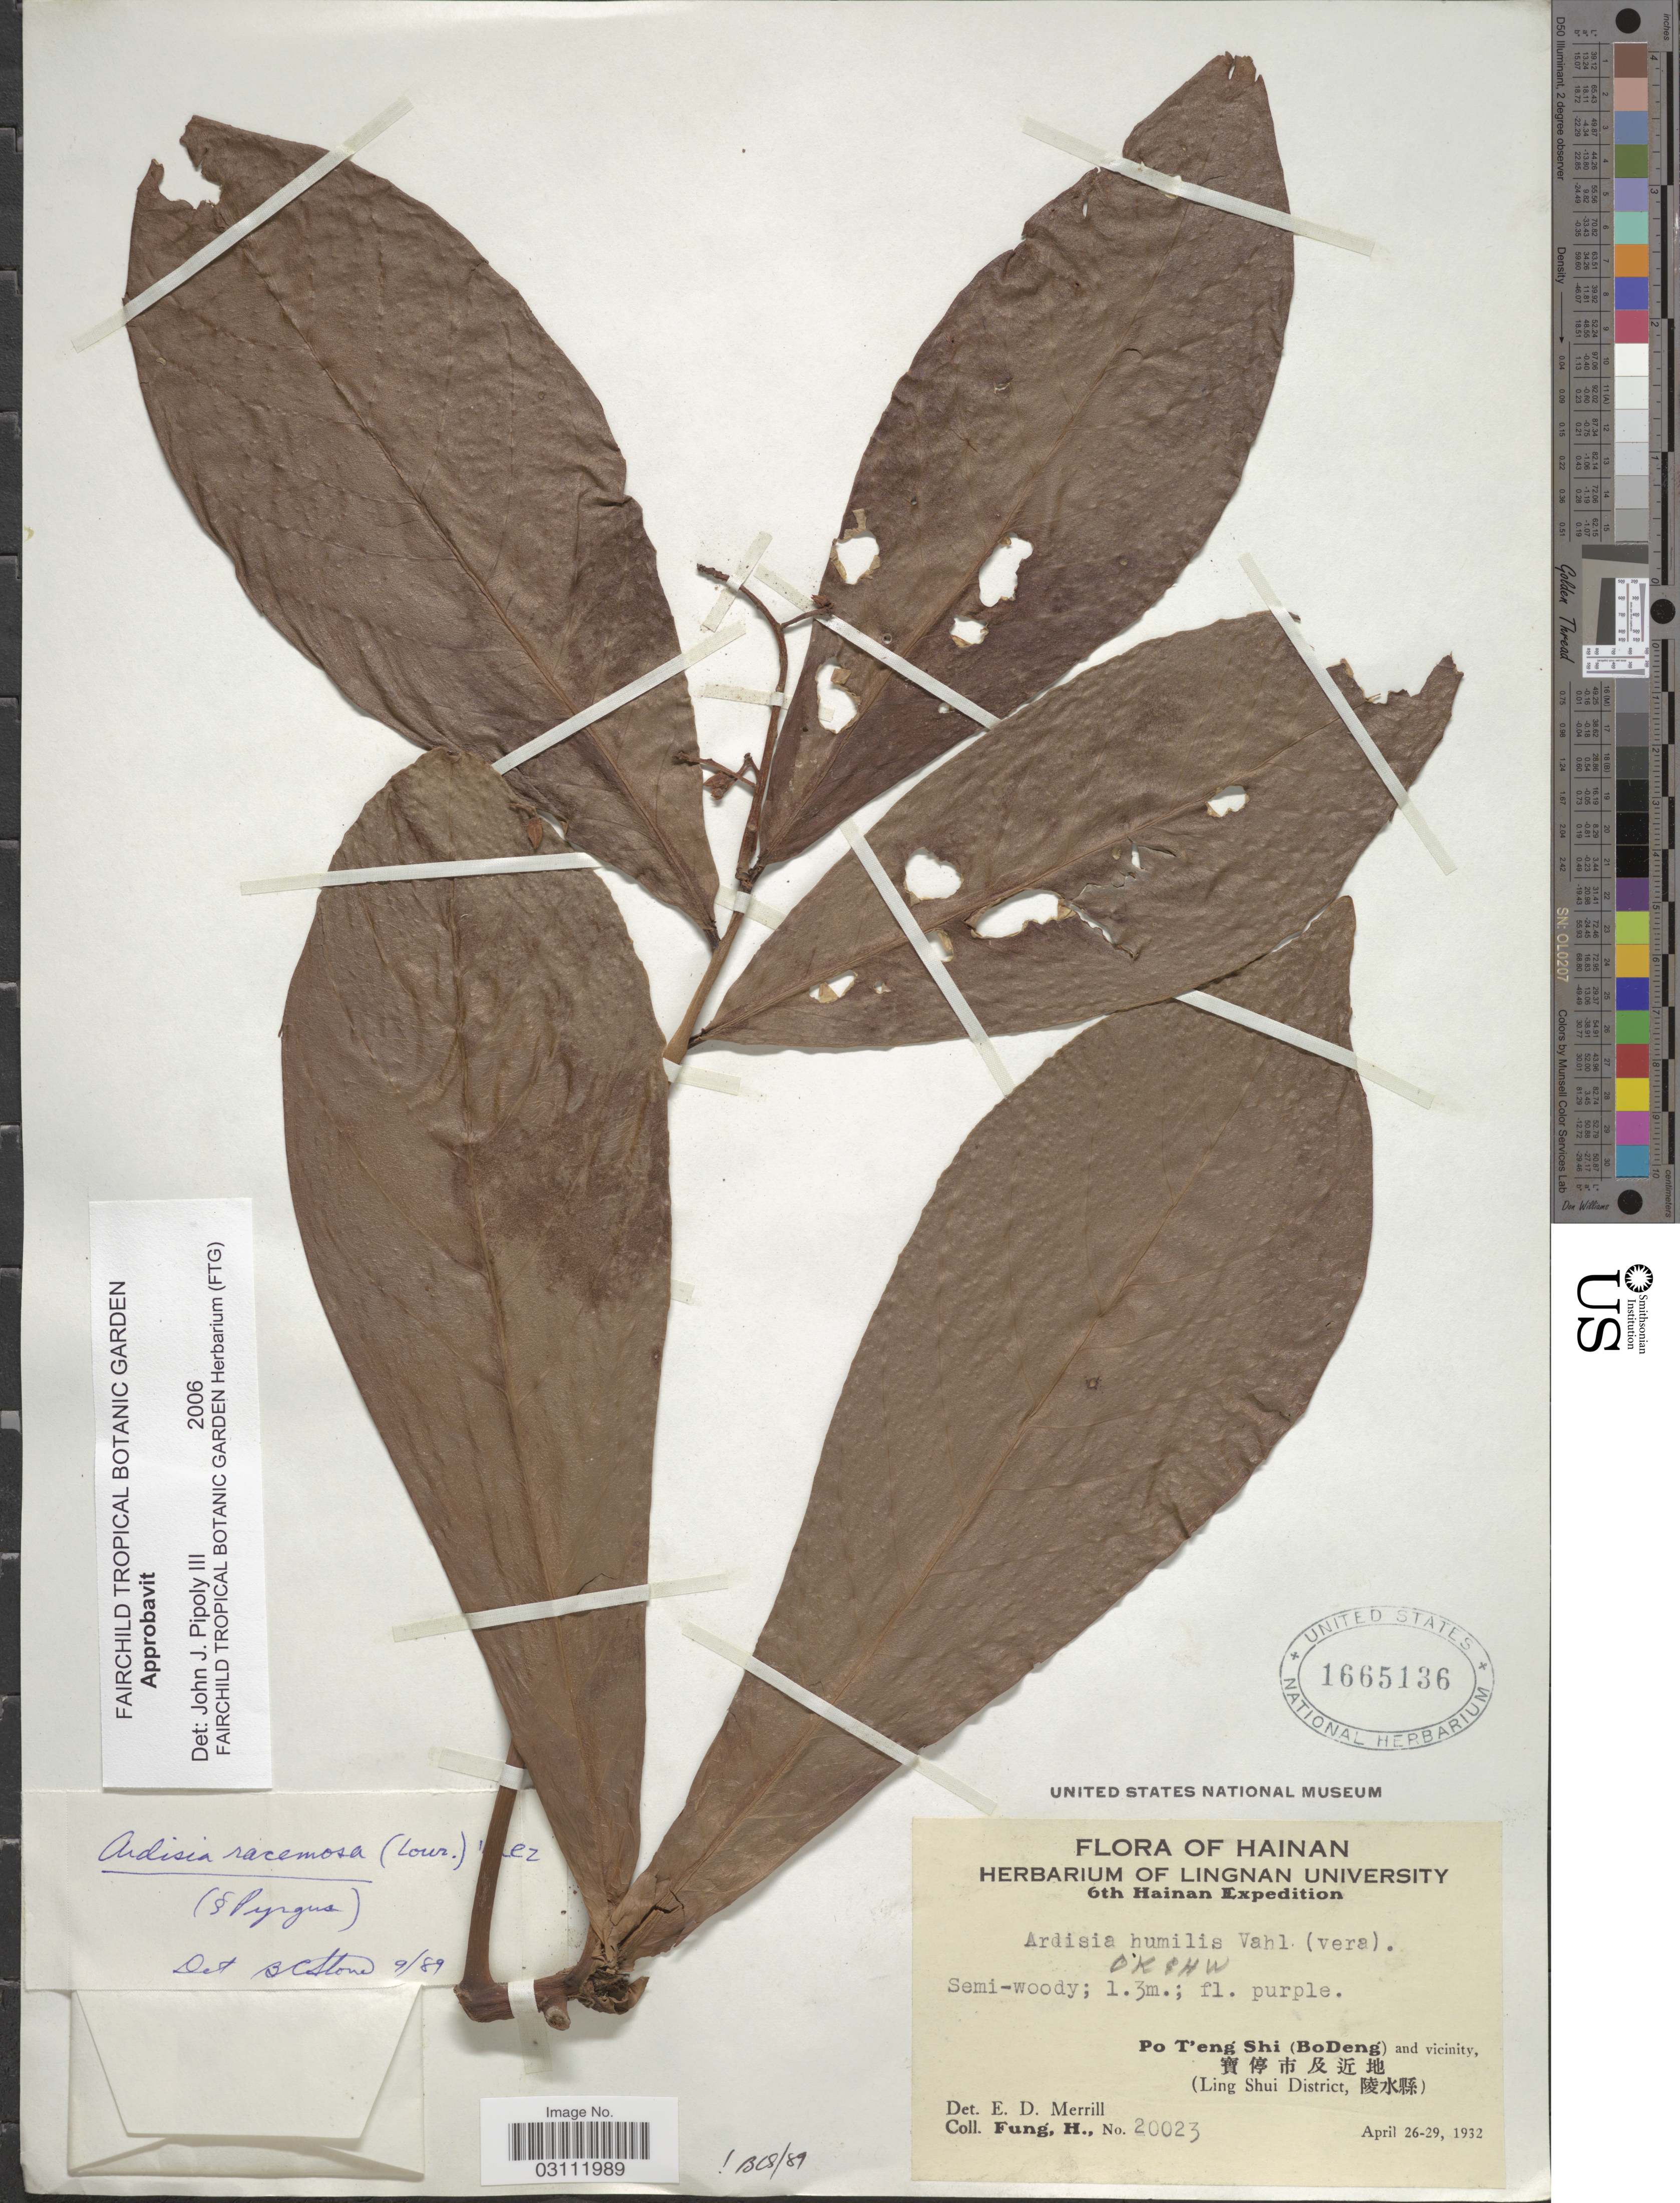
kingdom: Plantae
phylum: Tracheophyta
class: Magnoliopsida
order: Ericales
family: Primulaceae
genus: Ardisia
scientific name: Ardisia racemosa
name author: R.T. Baker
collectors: H. Fung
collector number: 20023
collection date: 1932-04-26/1932-04-29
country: China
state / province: Hainan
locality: Po T'eng Shi (BoDeng) and vicinity, (Ling Shui District).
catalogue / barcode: US 1665136